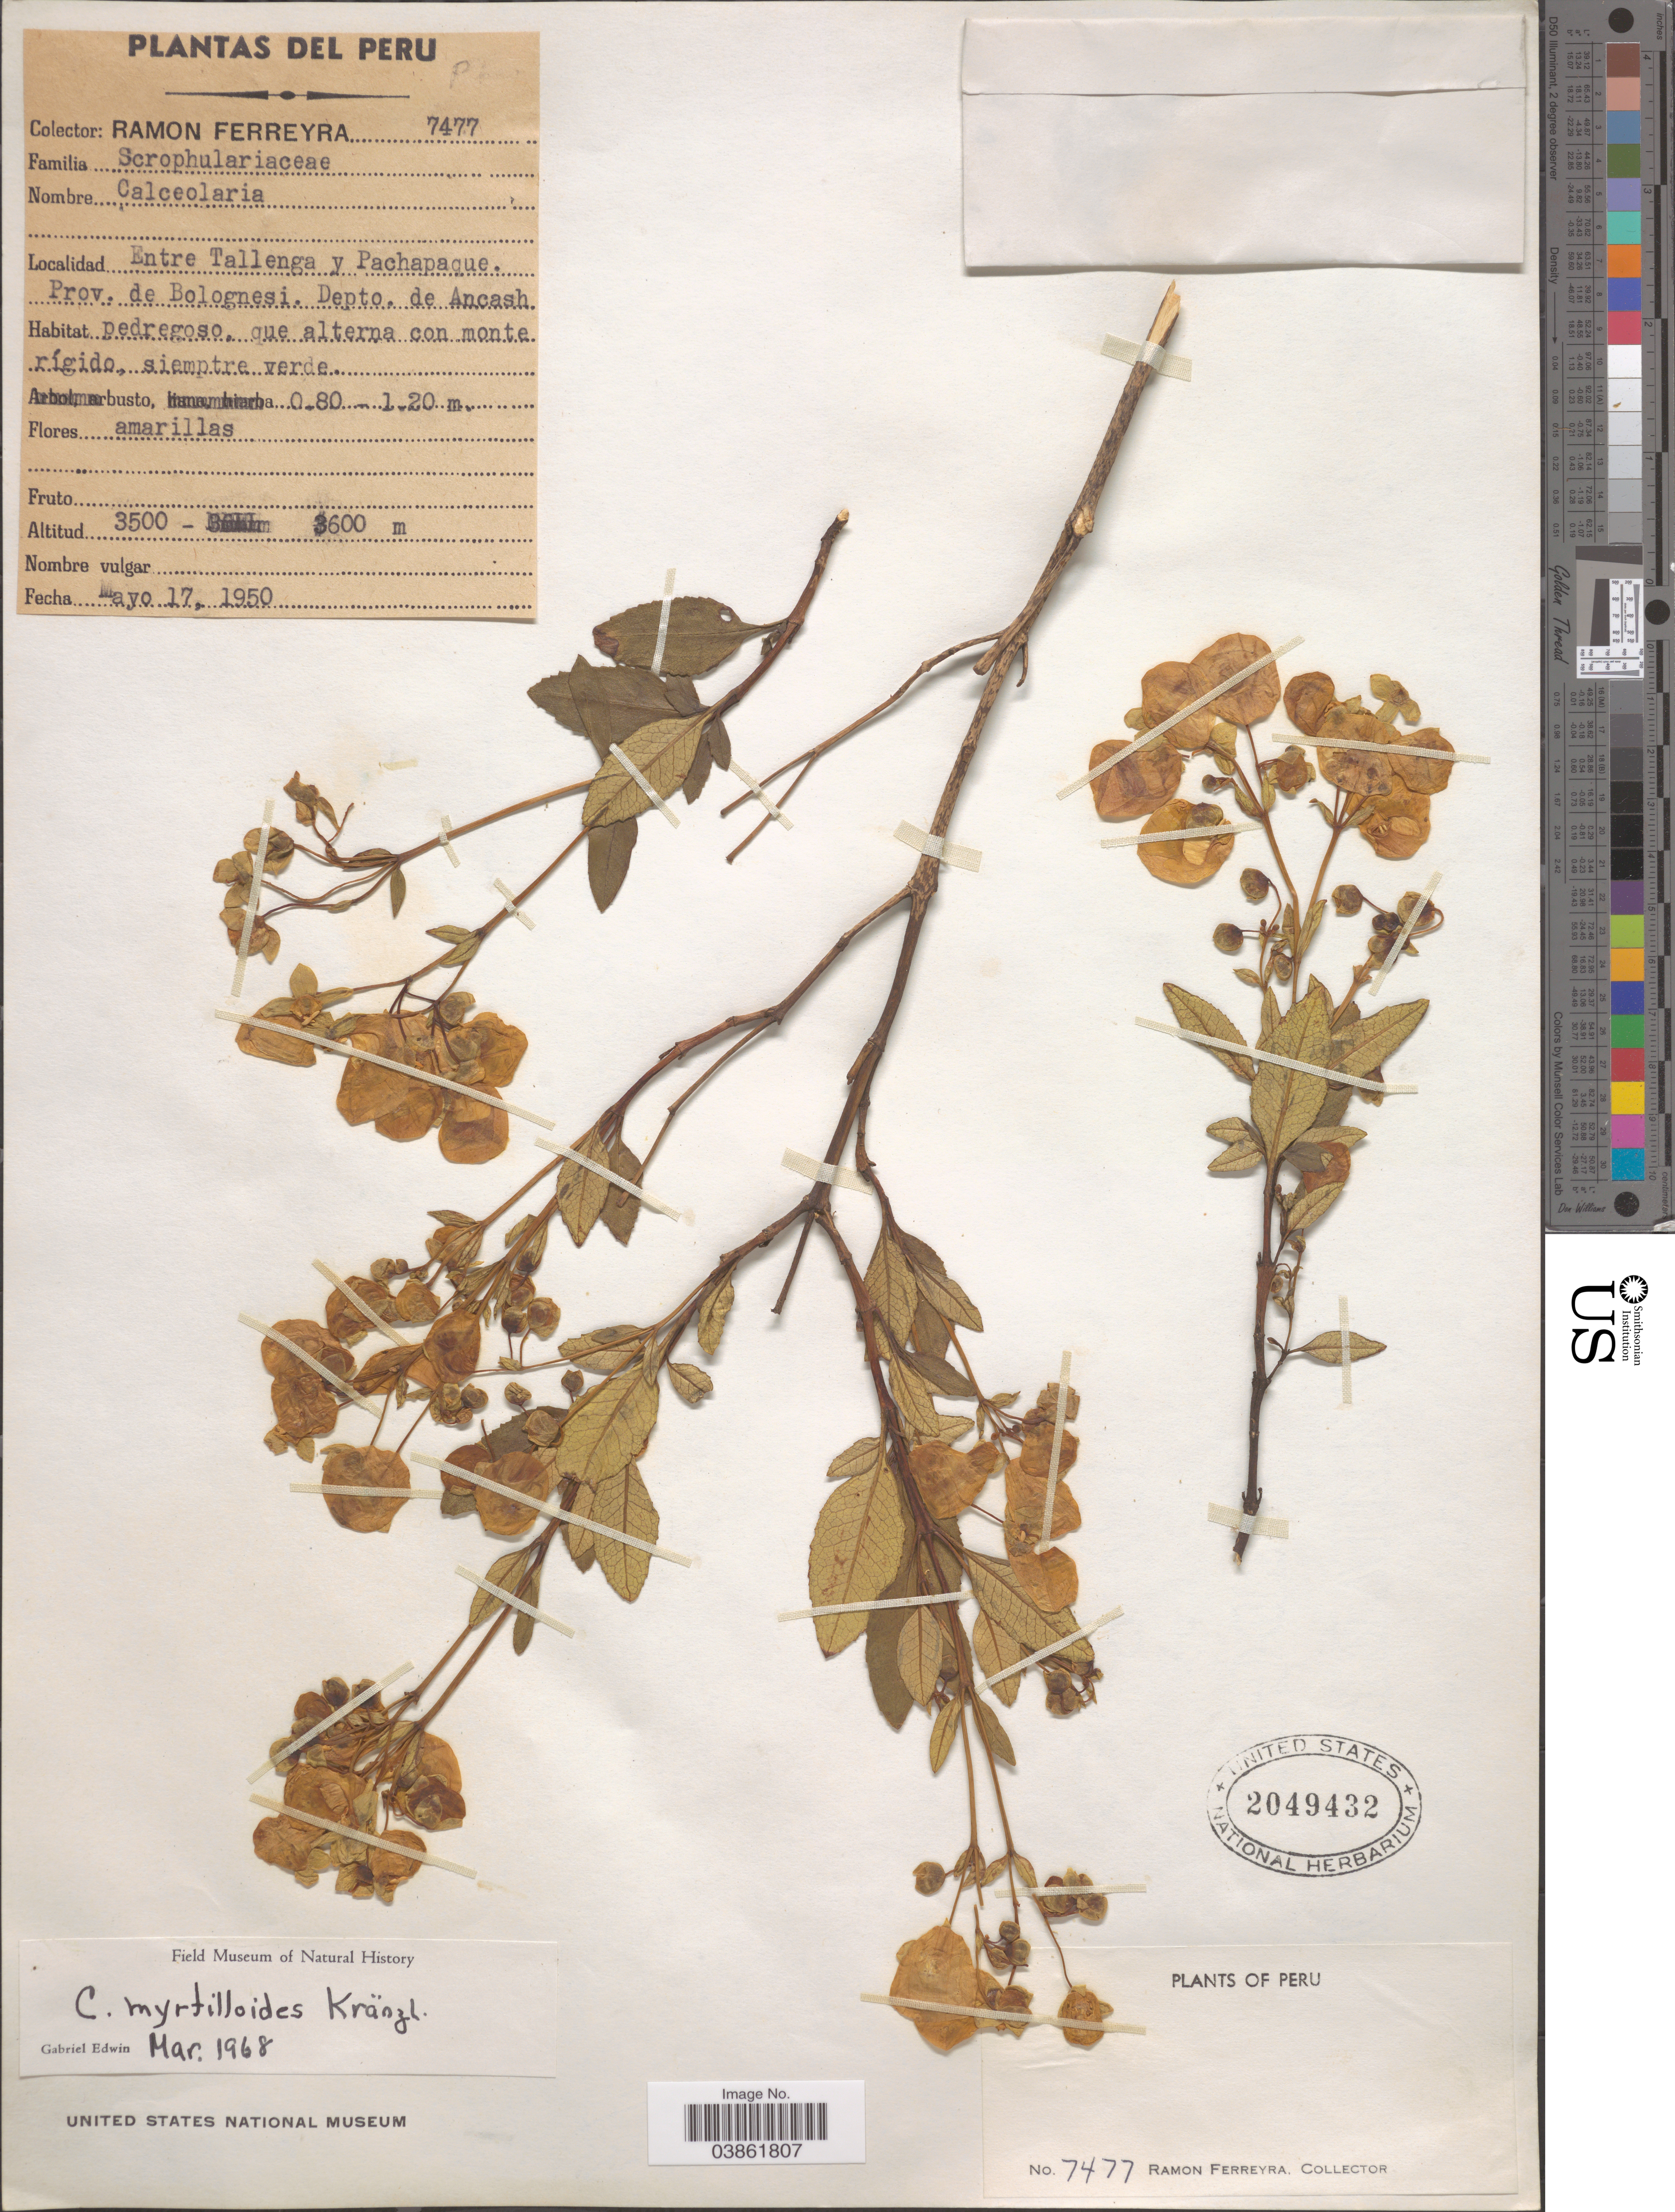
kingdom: Plantae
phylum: Tracheophyta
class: Magnoliopsida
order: Lamiales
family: Calceolariaceae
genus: Calceolaria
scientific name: Calceolaria viscosa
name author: Ruiz & Pav.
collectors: R. A. Ferreyra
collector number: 7477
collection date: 1950-05-17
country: Peru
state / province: Ancash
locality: Entre Tallenga y Pachapaque. Prov. de Bolognesi. Depto. de Ancash.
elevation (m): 3500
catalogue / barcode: US 2049432